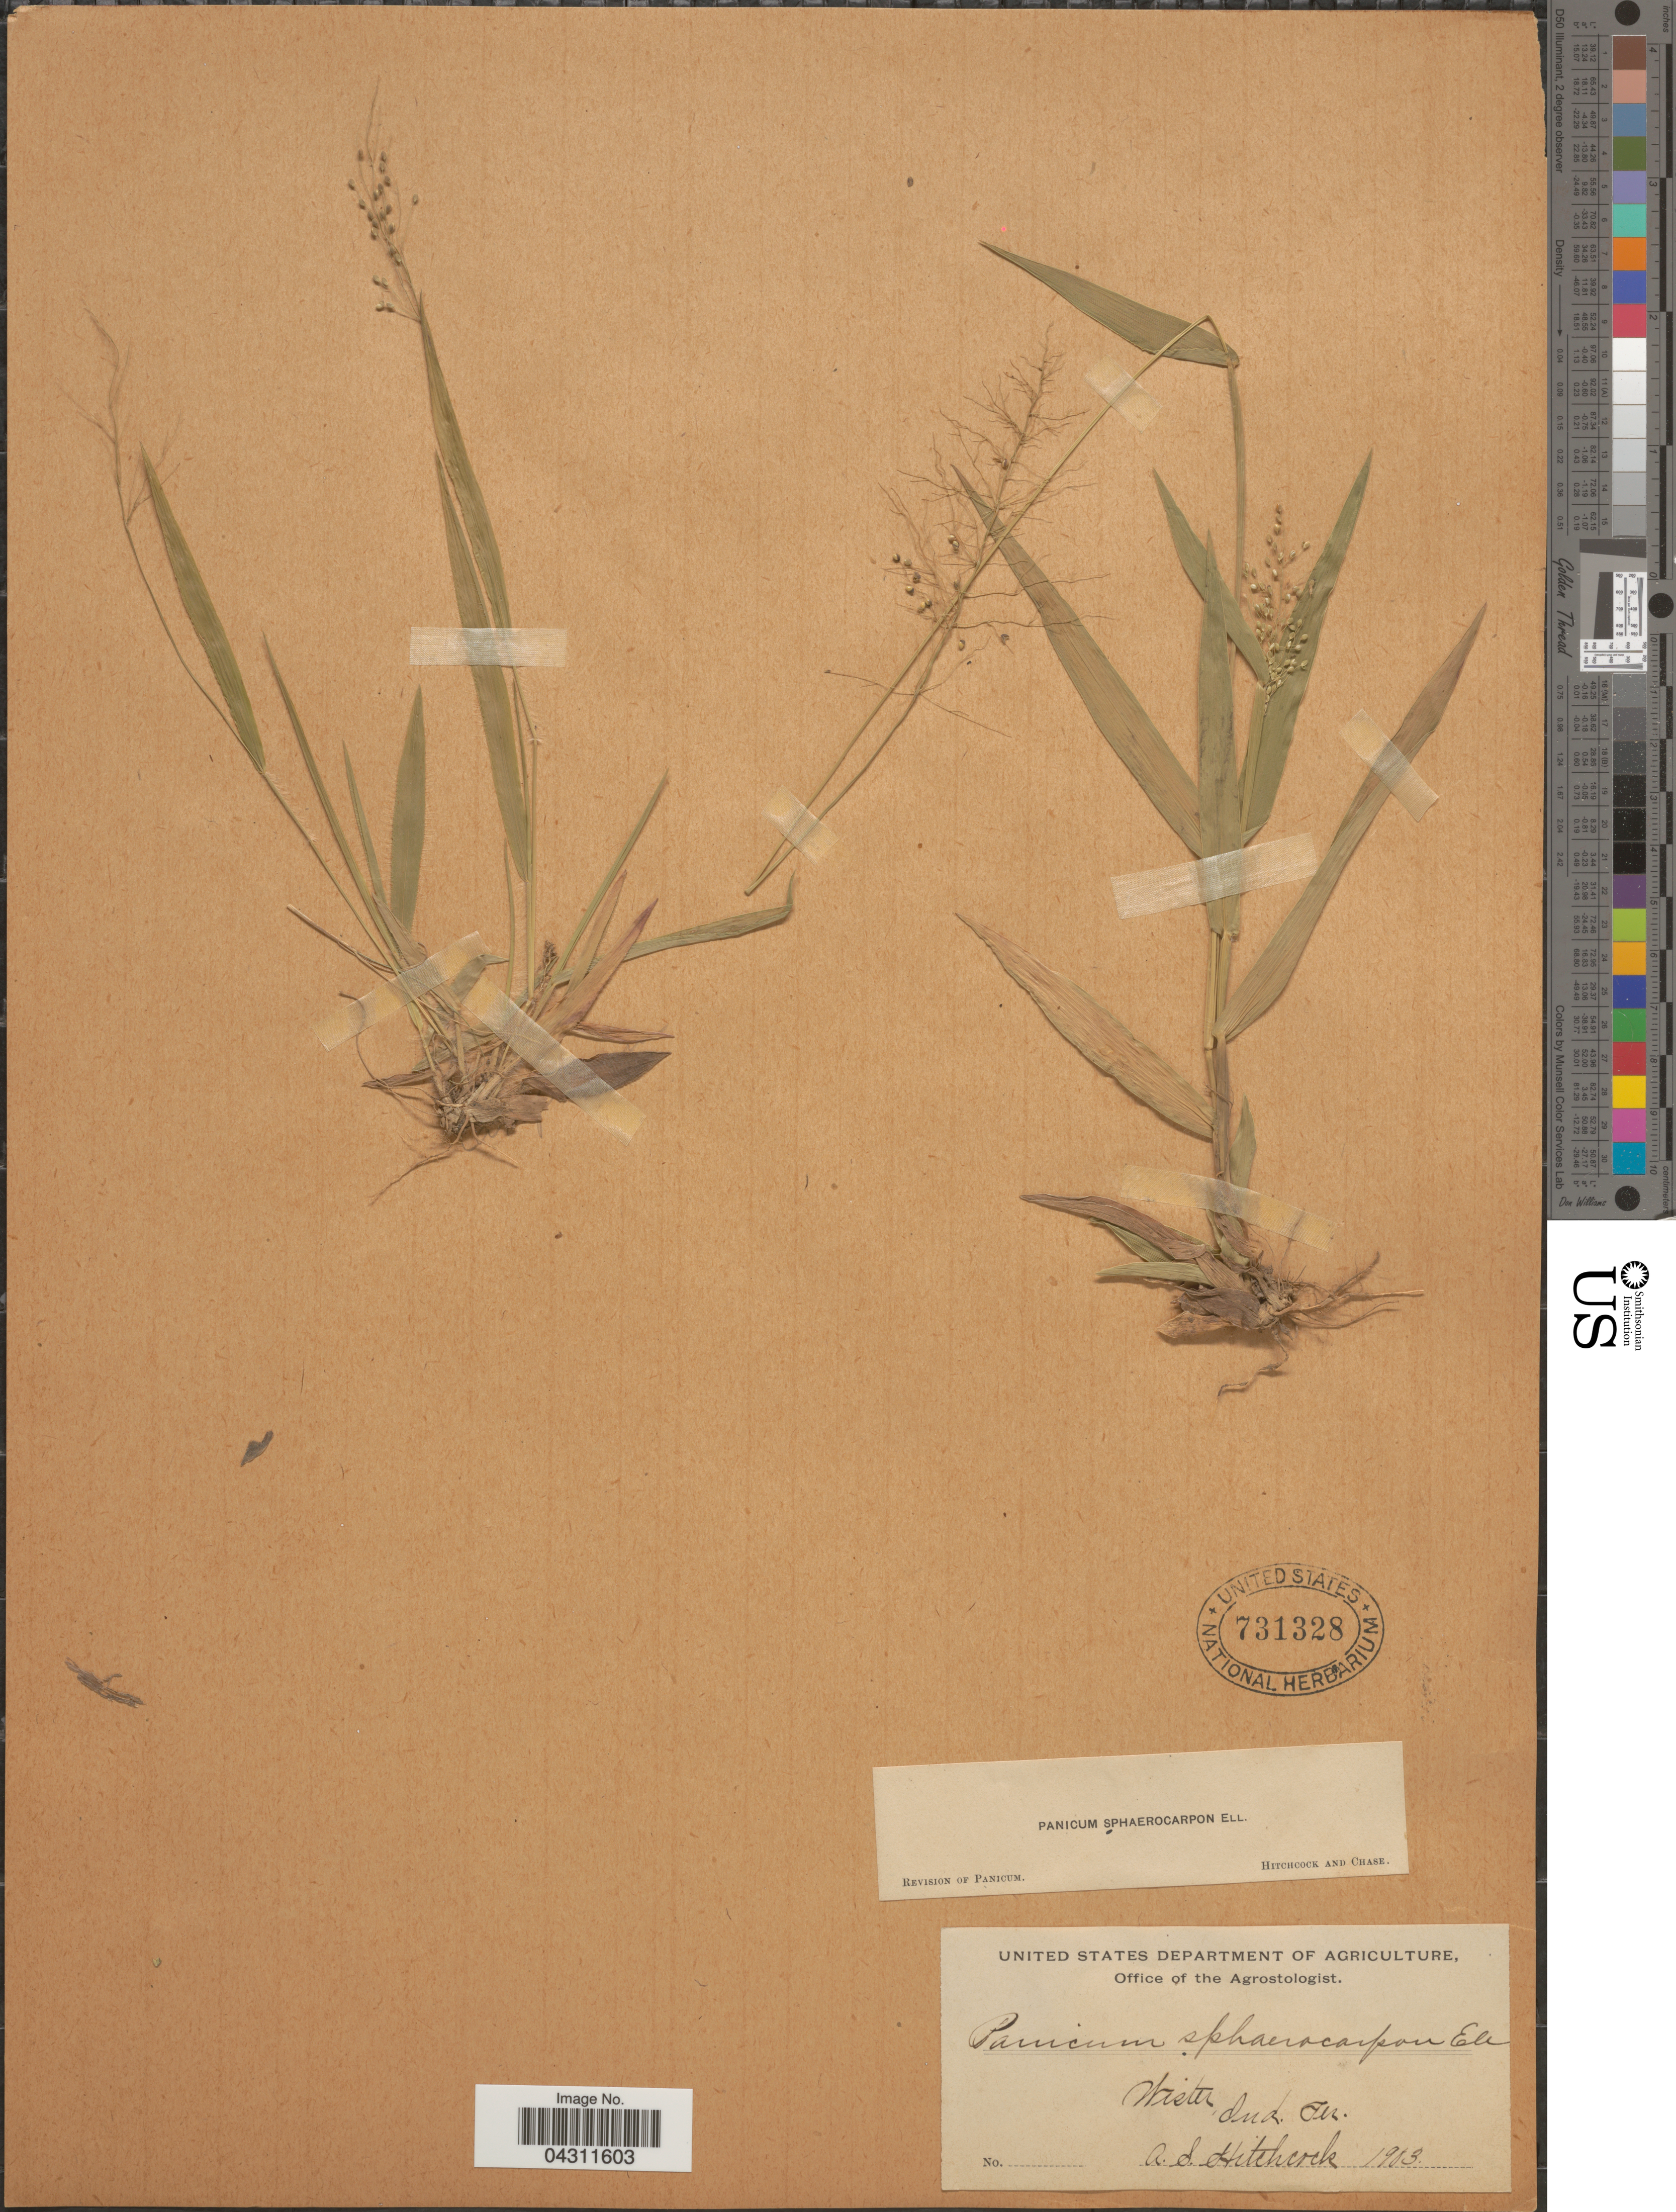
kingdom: Plantae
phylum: Tracheophyta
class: Liliopsida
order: Poales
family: Poaceae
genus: Dichanthelium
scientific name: Dichanthelium strigosum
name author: (Muhl. ex Elliott) Freckmann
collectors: A. S. Hitchcock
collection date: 1903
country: United States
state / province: Oklahoma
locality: Wister, Ind. Ter.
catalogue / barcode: US 731328